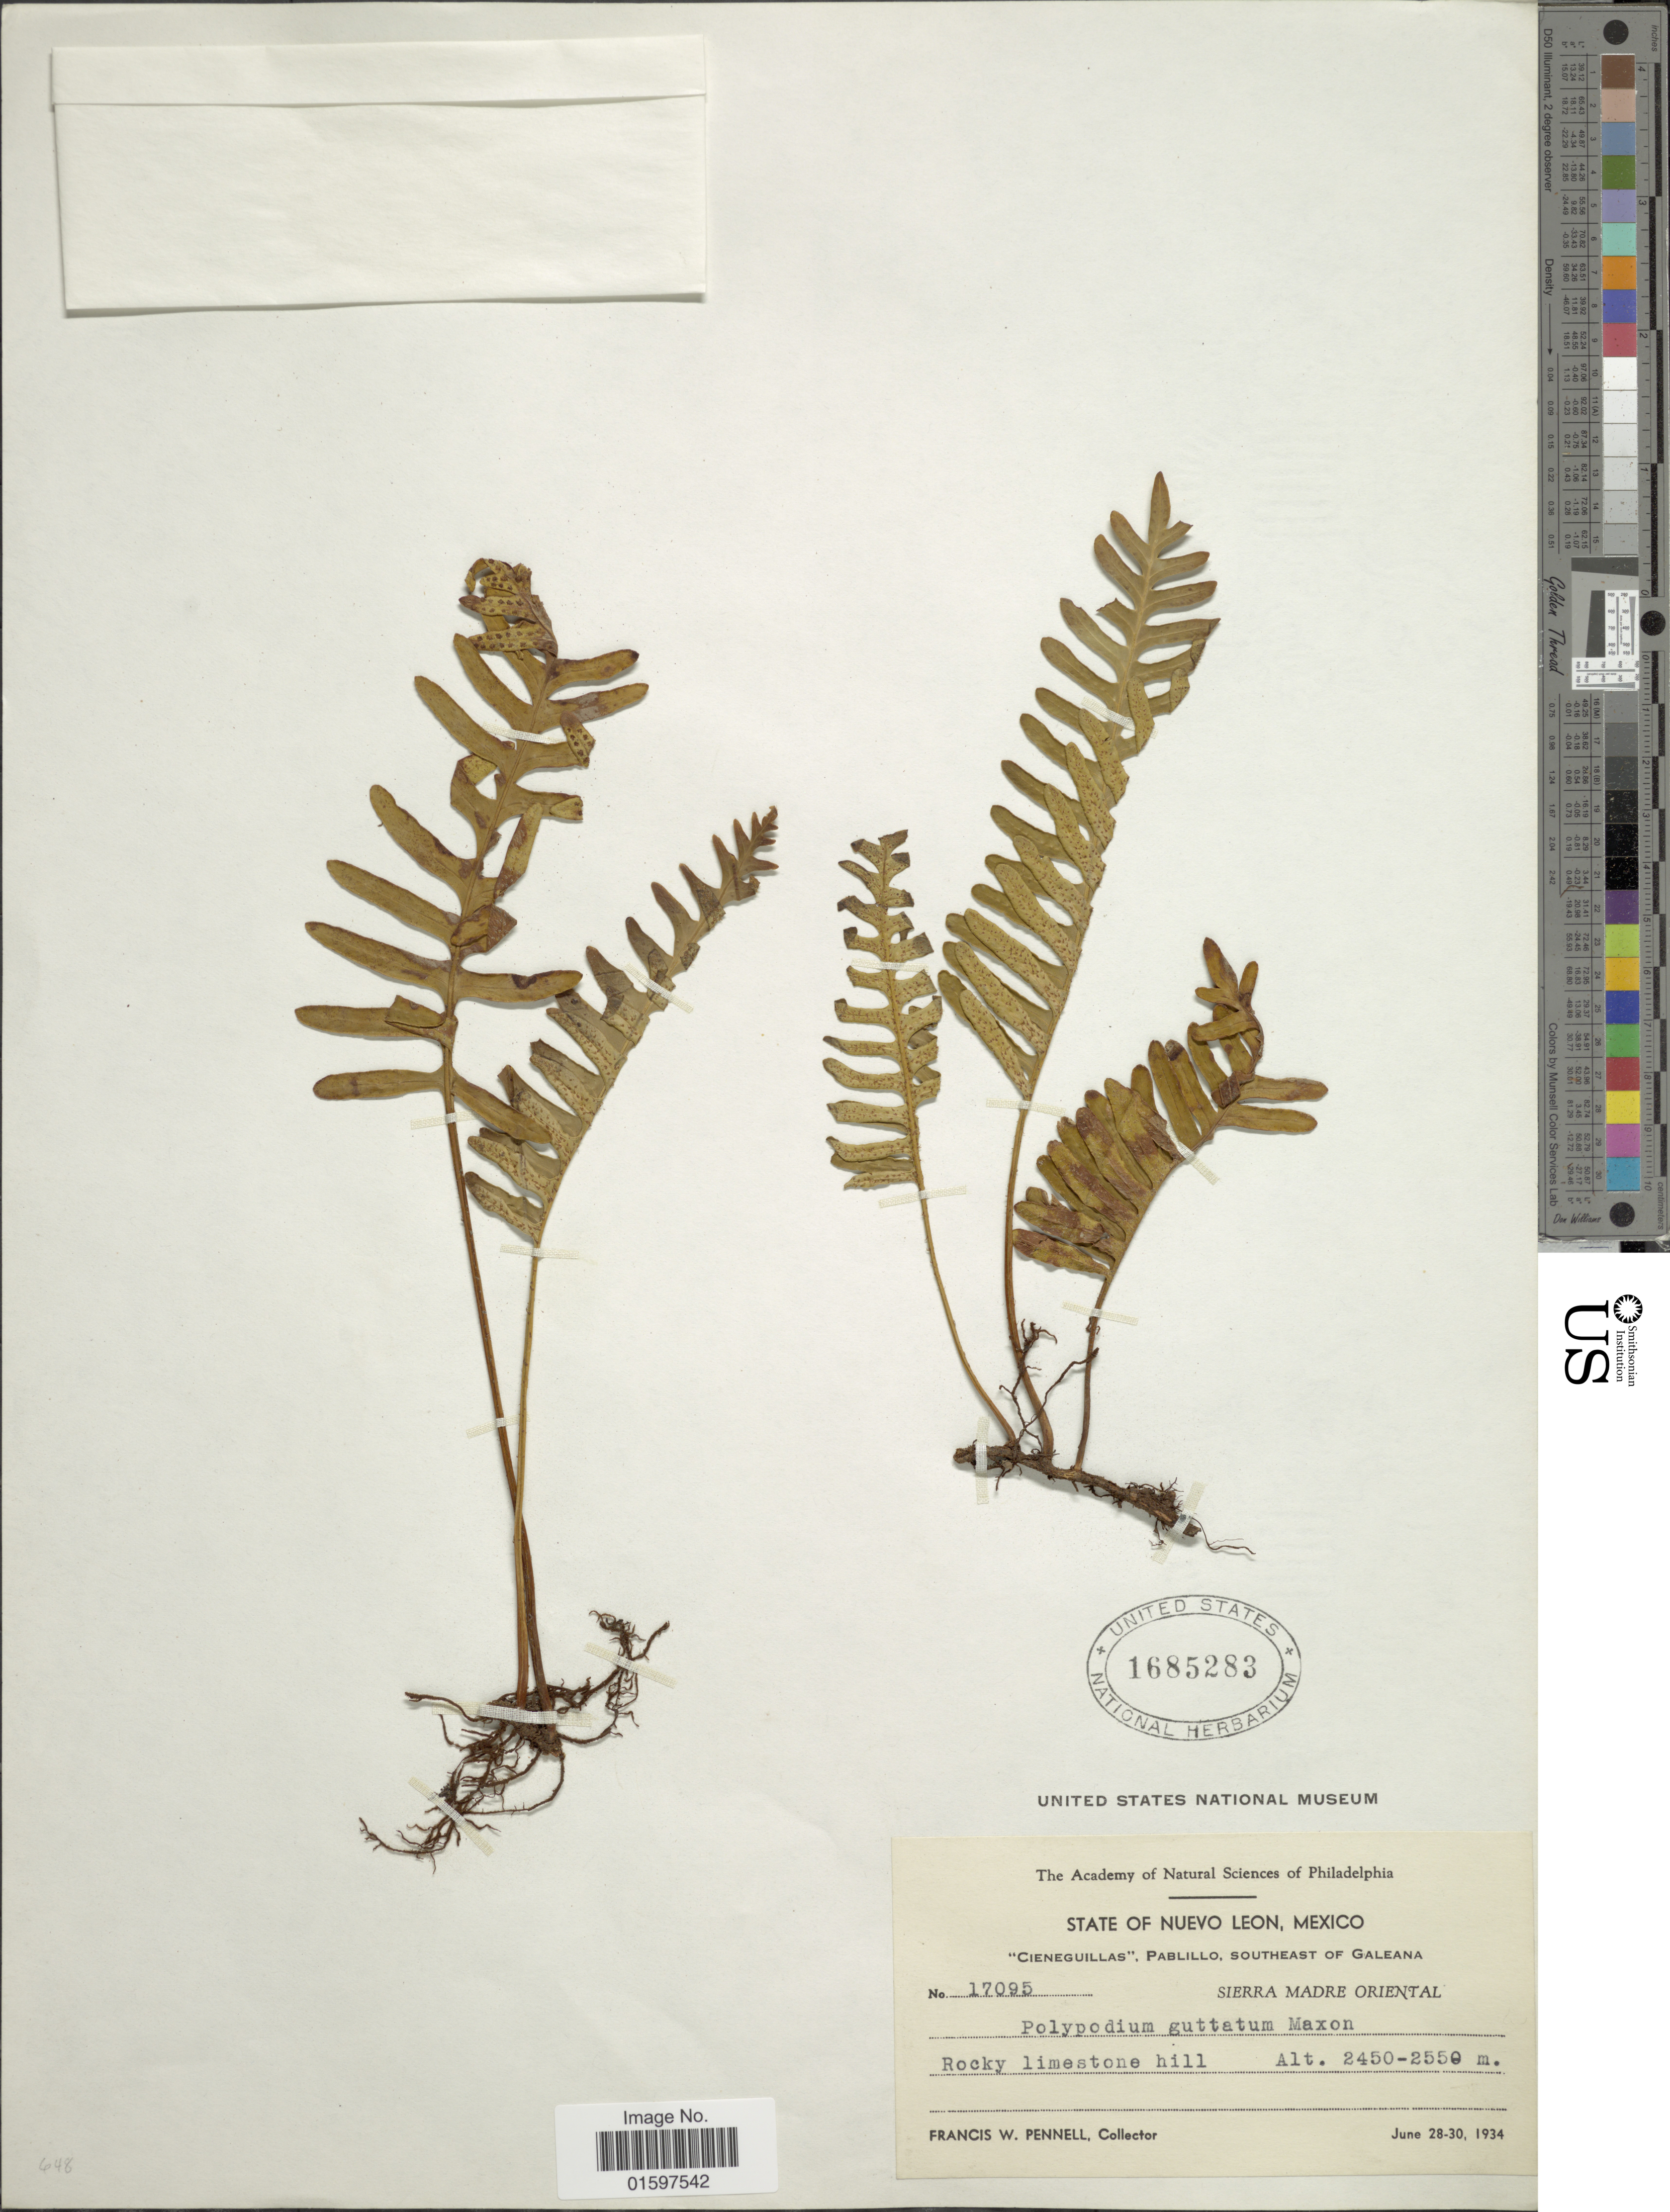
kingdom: Plantae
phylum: Tracheophyta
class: Polypodiopsida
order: Polypodiales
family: Polypodiaceae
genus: Pleopeltis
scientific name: Pleopeltis guttata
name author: (Maxon) E.G. Andrews & Windham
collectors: F. W. Pennell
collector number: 17095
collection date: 1934-06-28/1934-06-30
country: Mexico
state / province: Nuevo León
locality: State of Nuevo Leon, Mexico, "Cieneguillas", Pabillo, Southeast of Galeana, Sierra Madre Oriental, rocky limestone hill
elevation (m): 2450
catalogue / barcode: US 1685283